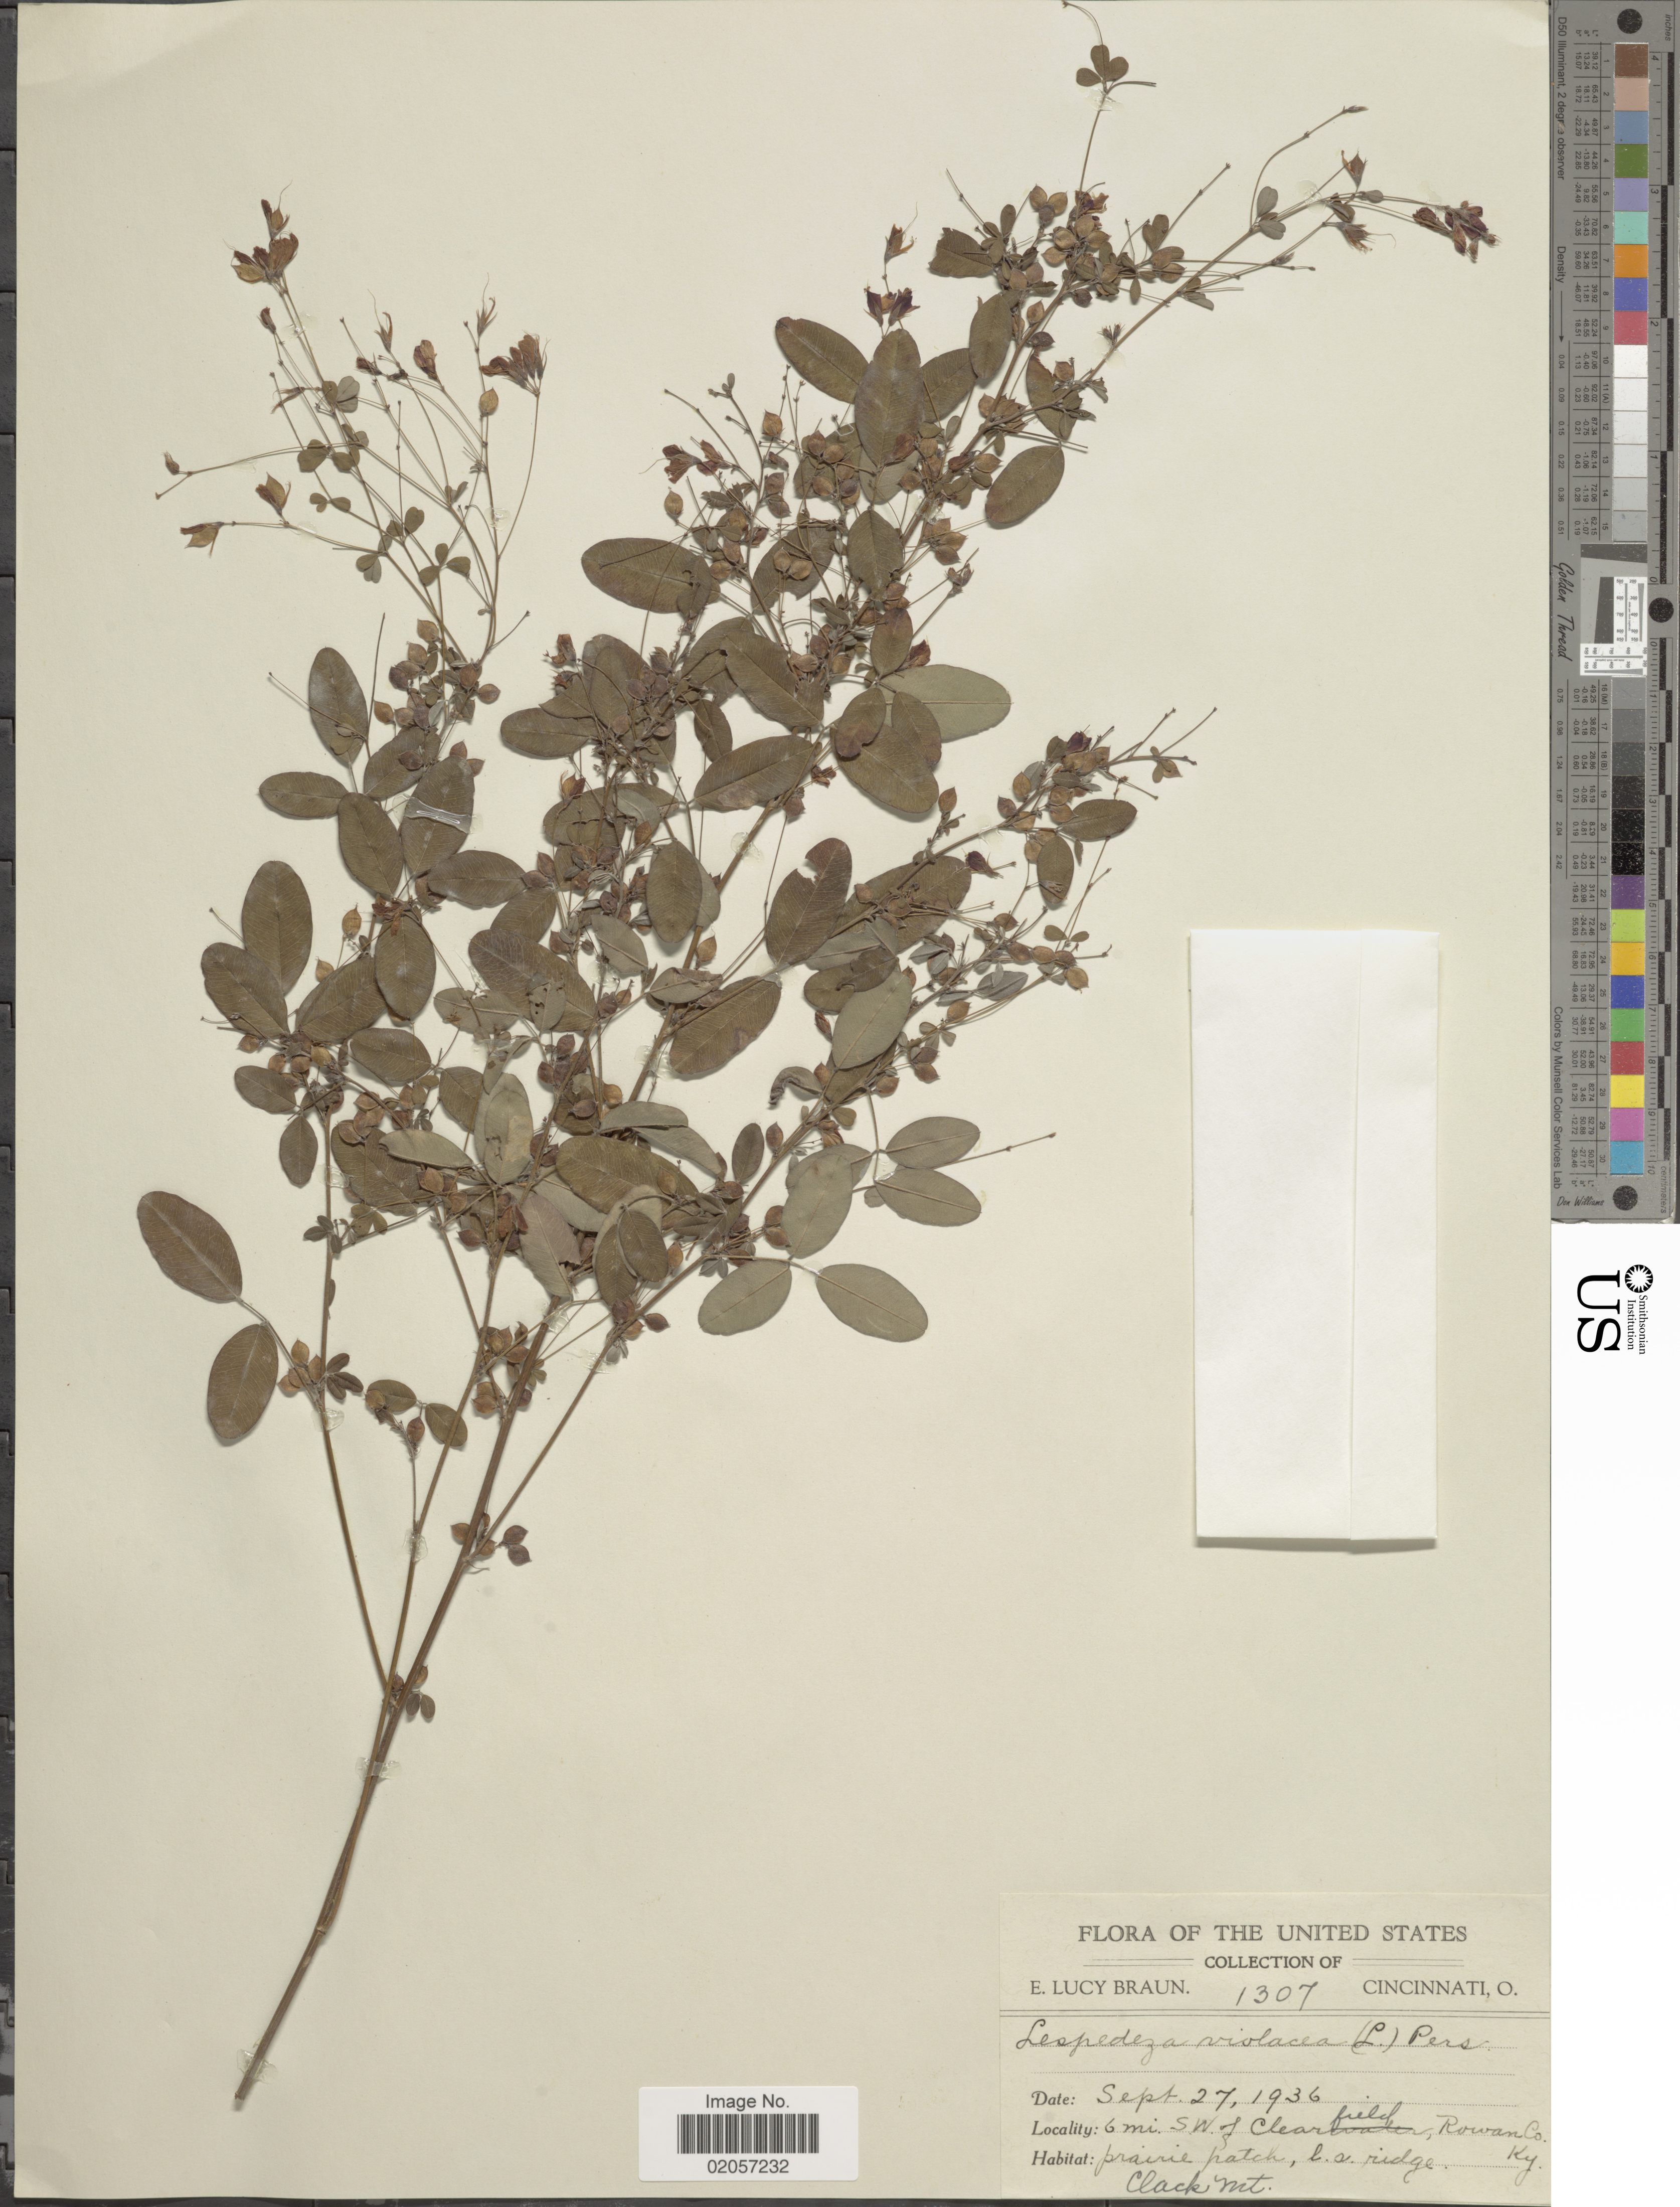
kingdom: Plantae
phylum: Tracheophyta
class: Magnoliopsida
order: Fabales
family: Fabaceae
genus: Lespedeza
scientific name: Lespedeza violacea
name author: (L.) Pers.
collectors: E. L. Braun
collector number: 1307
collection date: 1936-09-27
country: United States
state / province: Kentucky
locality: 6 mi. SW of Clearfield, Rowan Co. Ky. Clack Mt.